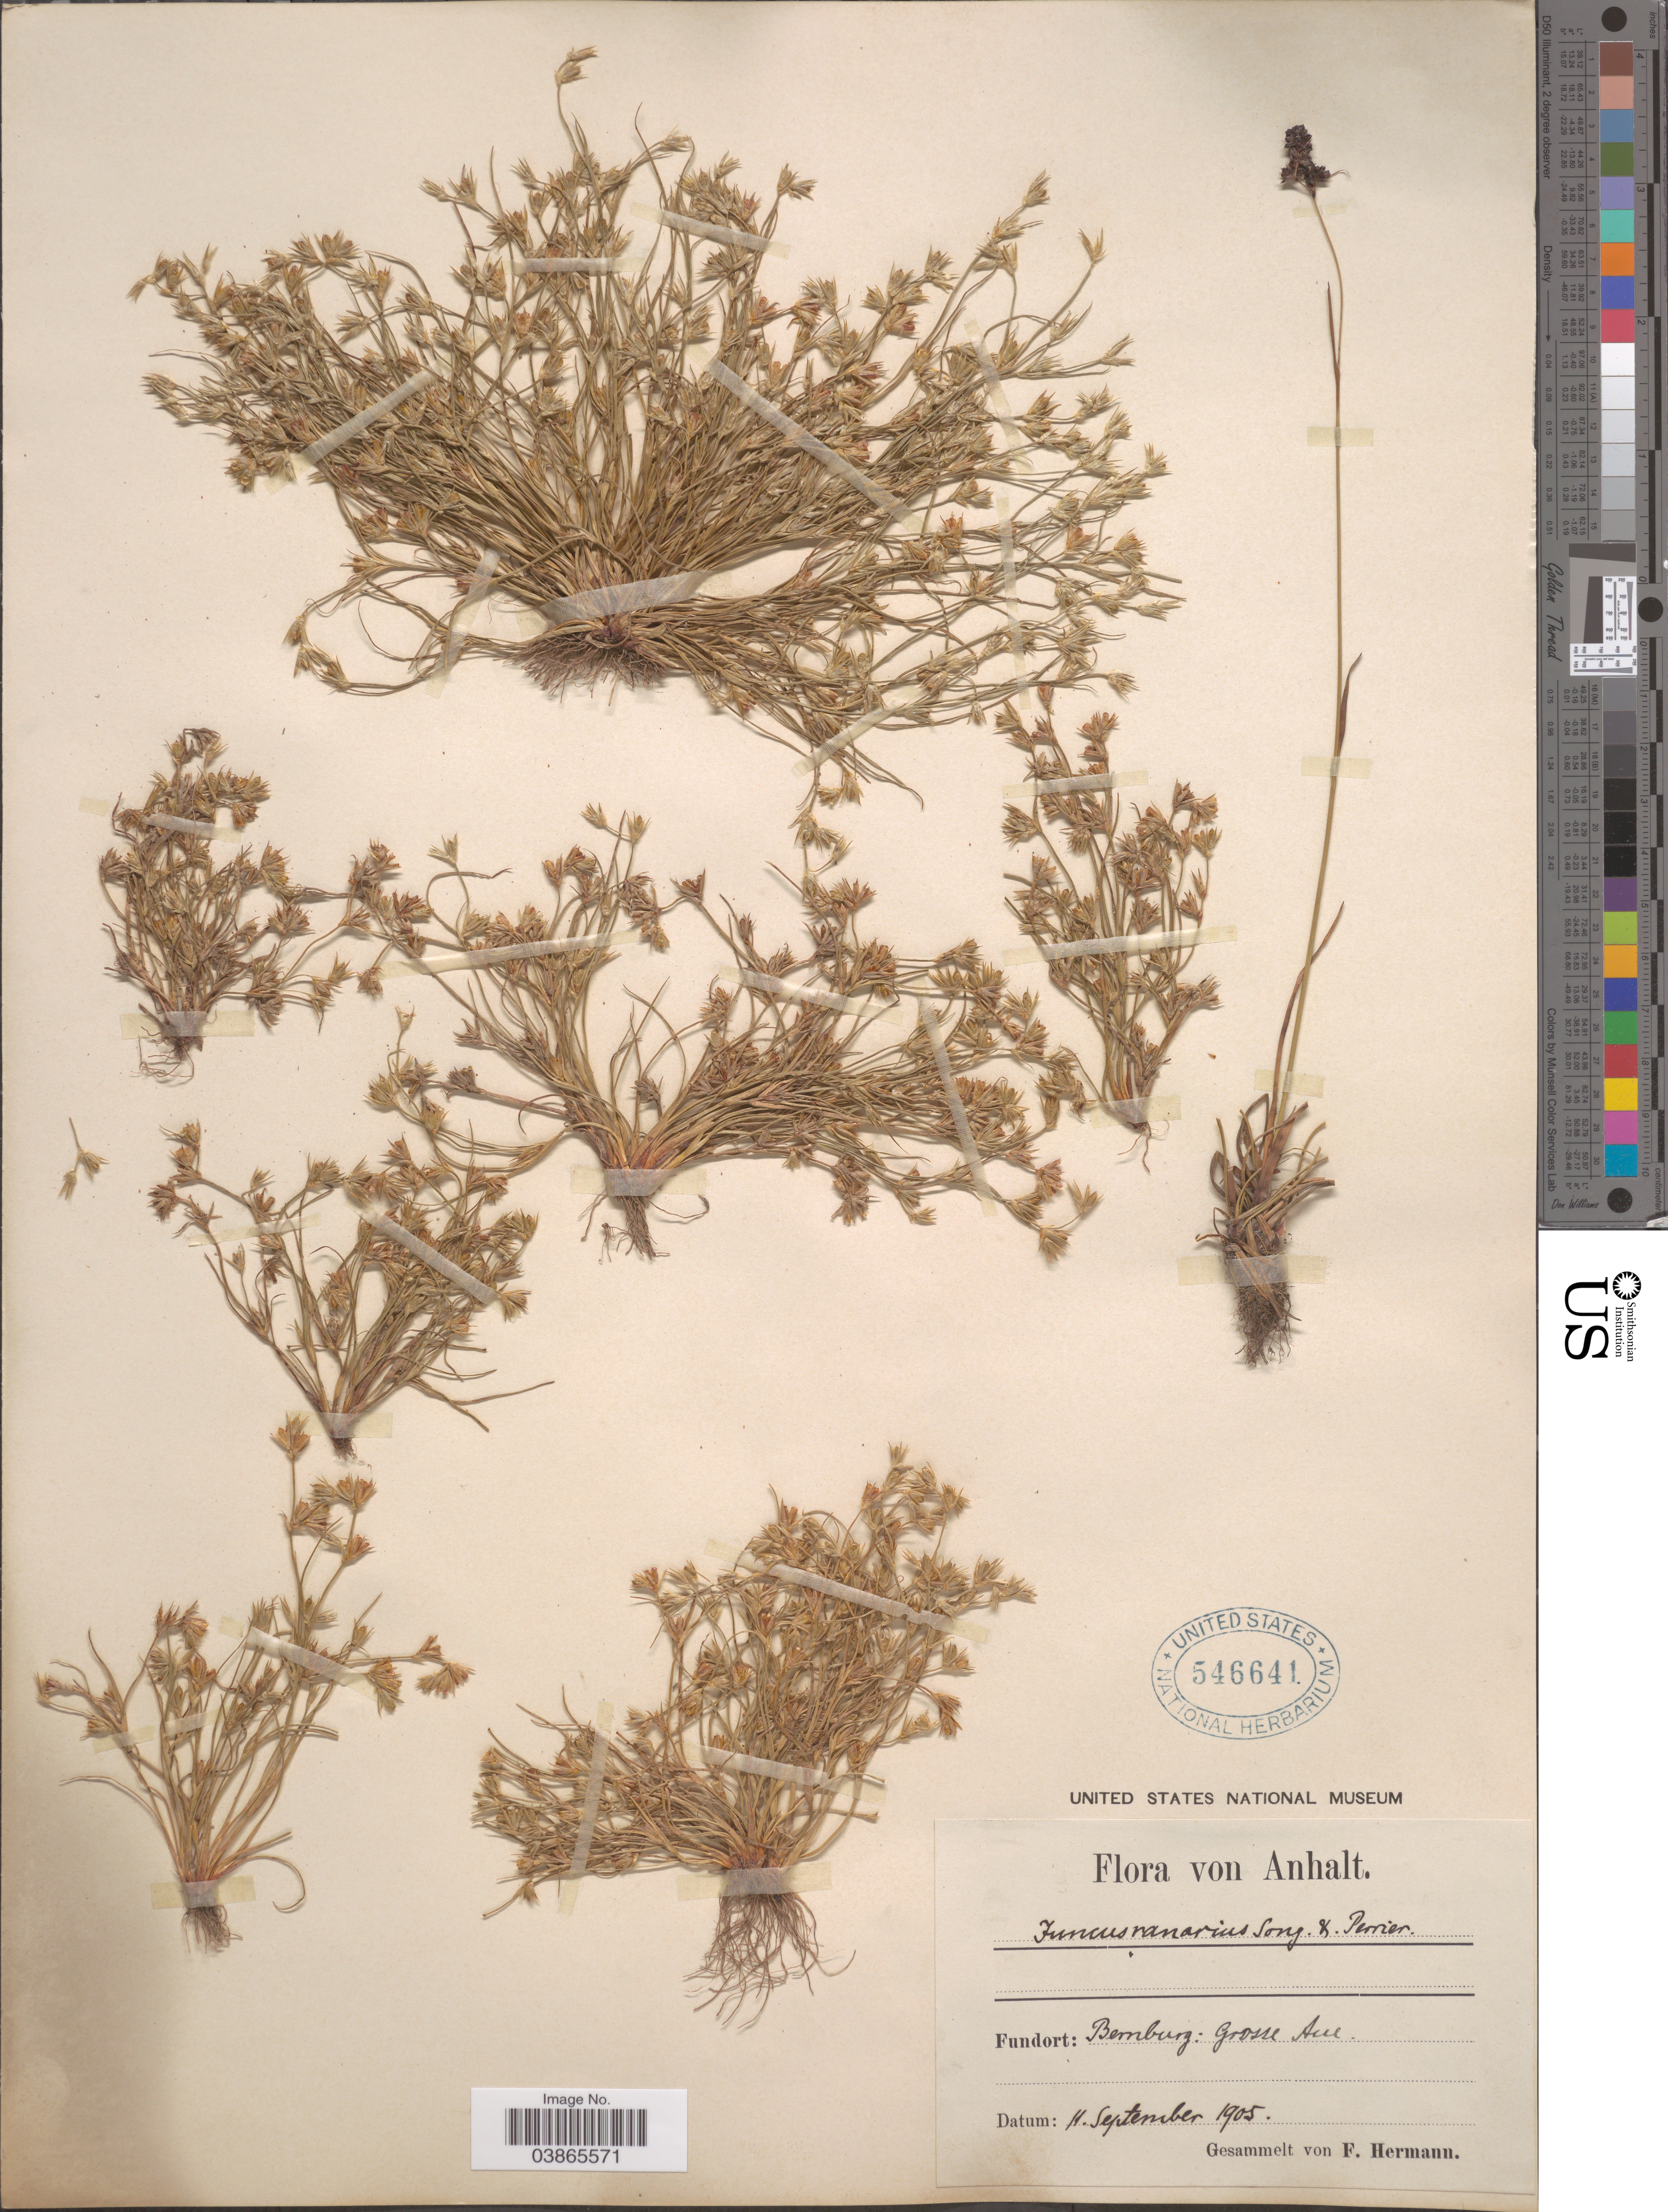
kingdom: Plantae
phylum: Tracheophyta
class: Liliopsida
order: Poales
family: Juncaceae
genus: Juncus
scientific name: Juncus ranarius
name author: Songeon & E.P. Perrier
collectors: F. Hermann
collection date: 1905-09-11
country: Germany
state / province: Sachsen-Anhalt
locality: Anhalt. Fundort: Bernburg: Grosse Aul [interpreted].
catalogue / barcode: US 546641